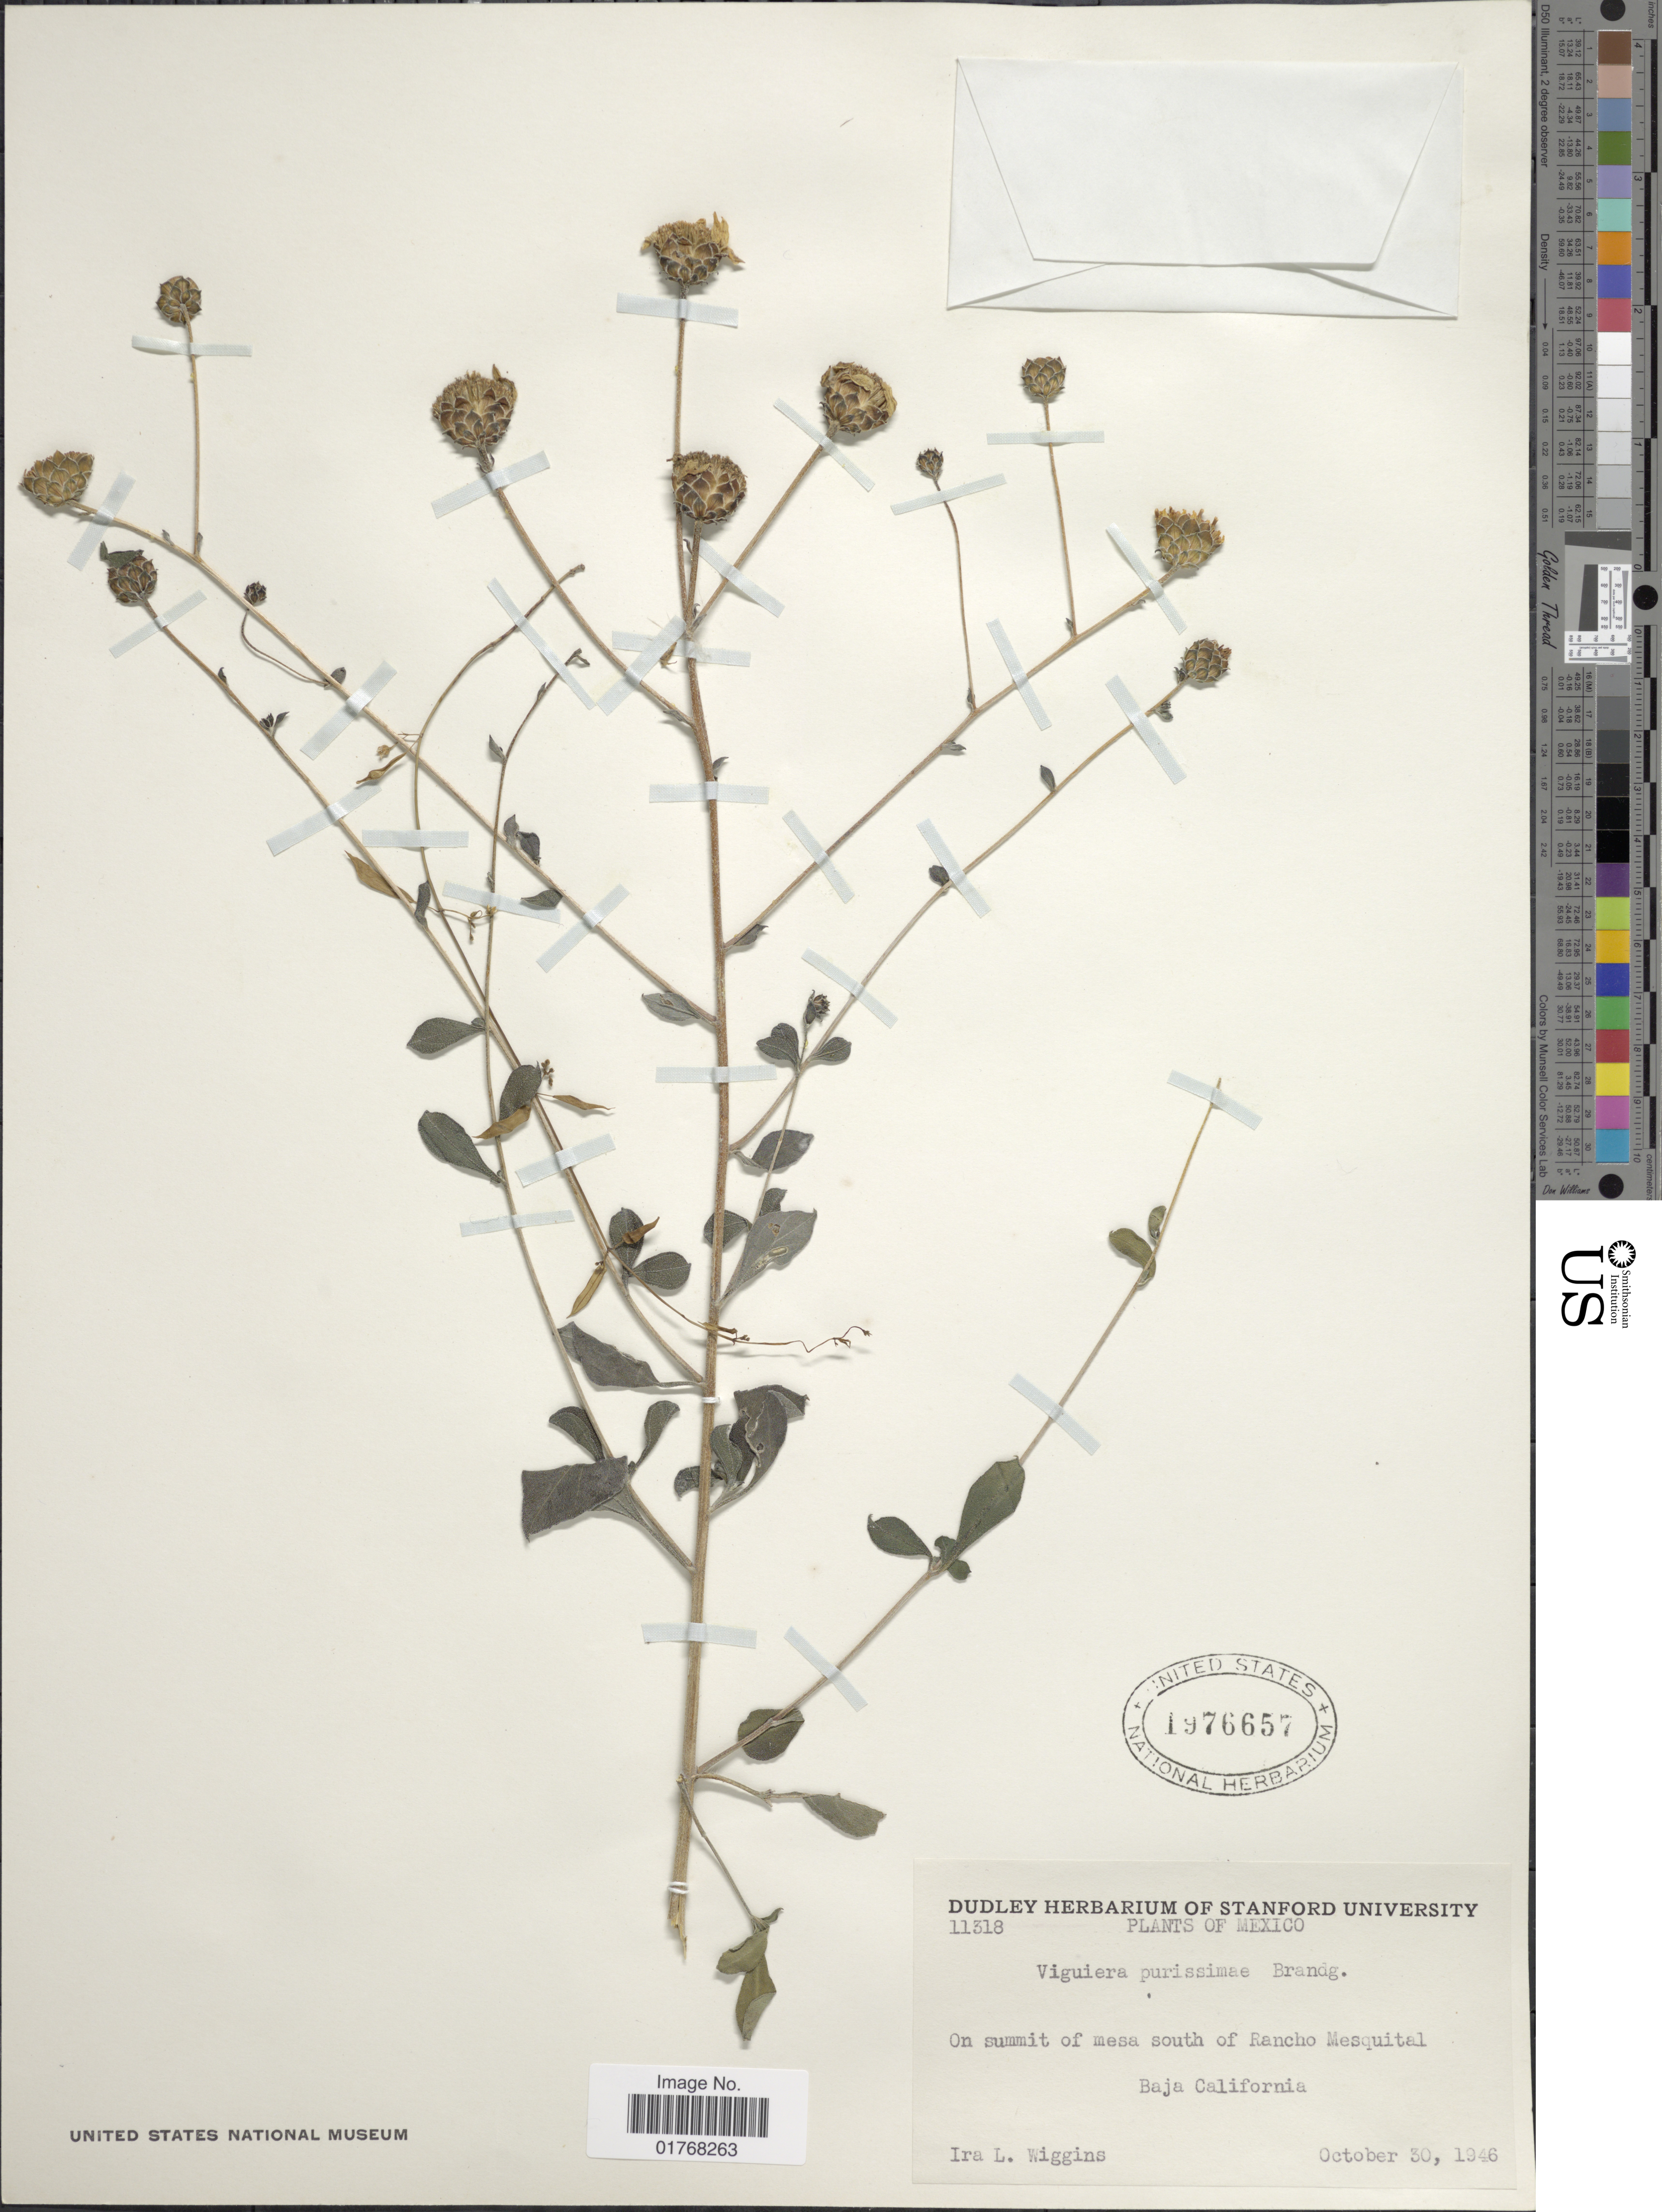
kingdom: Plantae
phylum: Tracheophyta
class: Magnoliopsida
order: Asterales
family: Asteraceae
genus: Viguiera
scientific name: Viguiera purisimae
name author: Brandegee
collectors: I. L. Wiggins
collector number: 11318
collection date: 1946-10-30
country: Mexico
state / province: Baja California Sur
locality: On summit of mesa south of Rancho Mesquital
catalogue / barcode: US 1976657